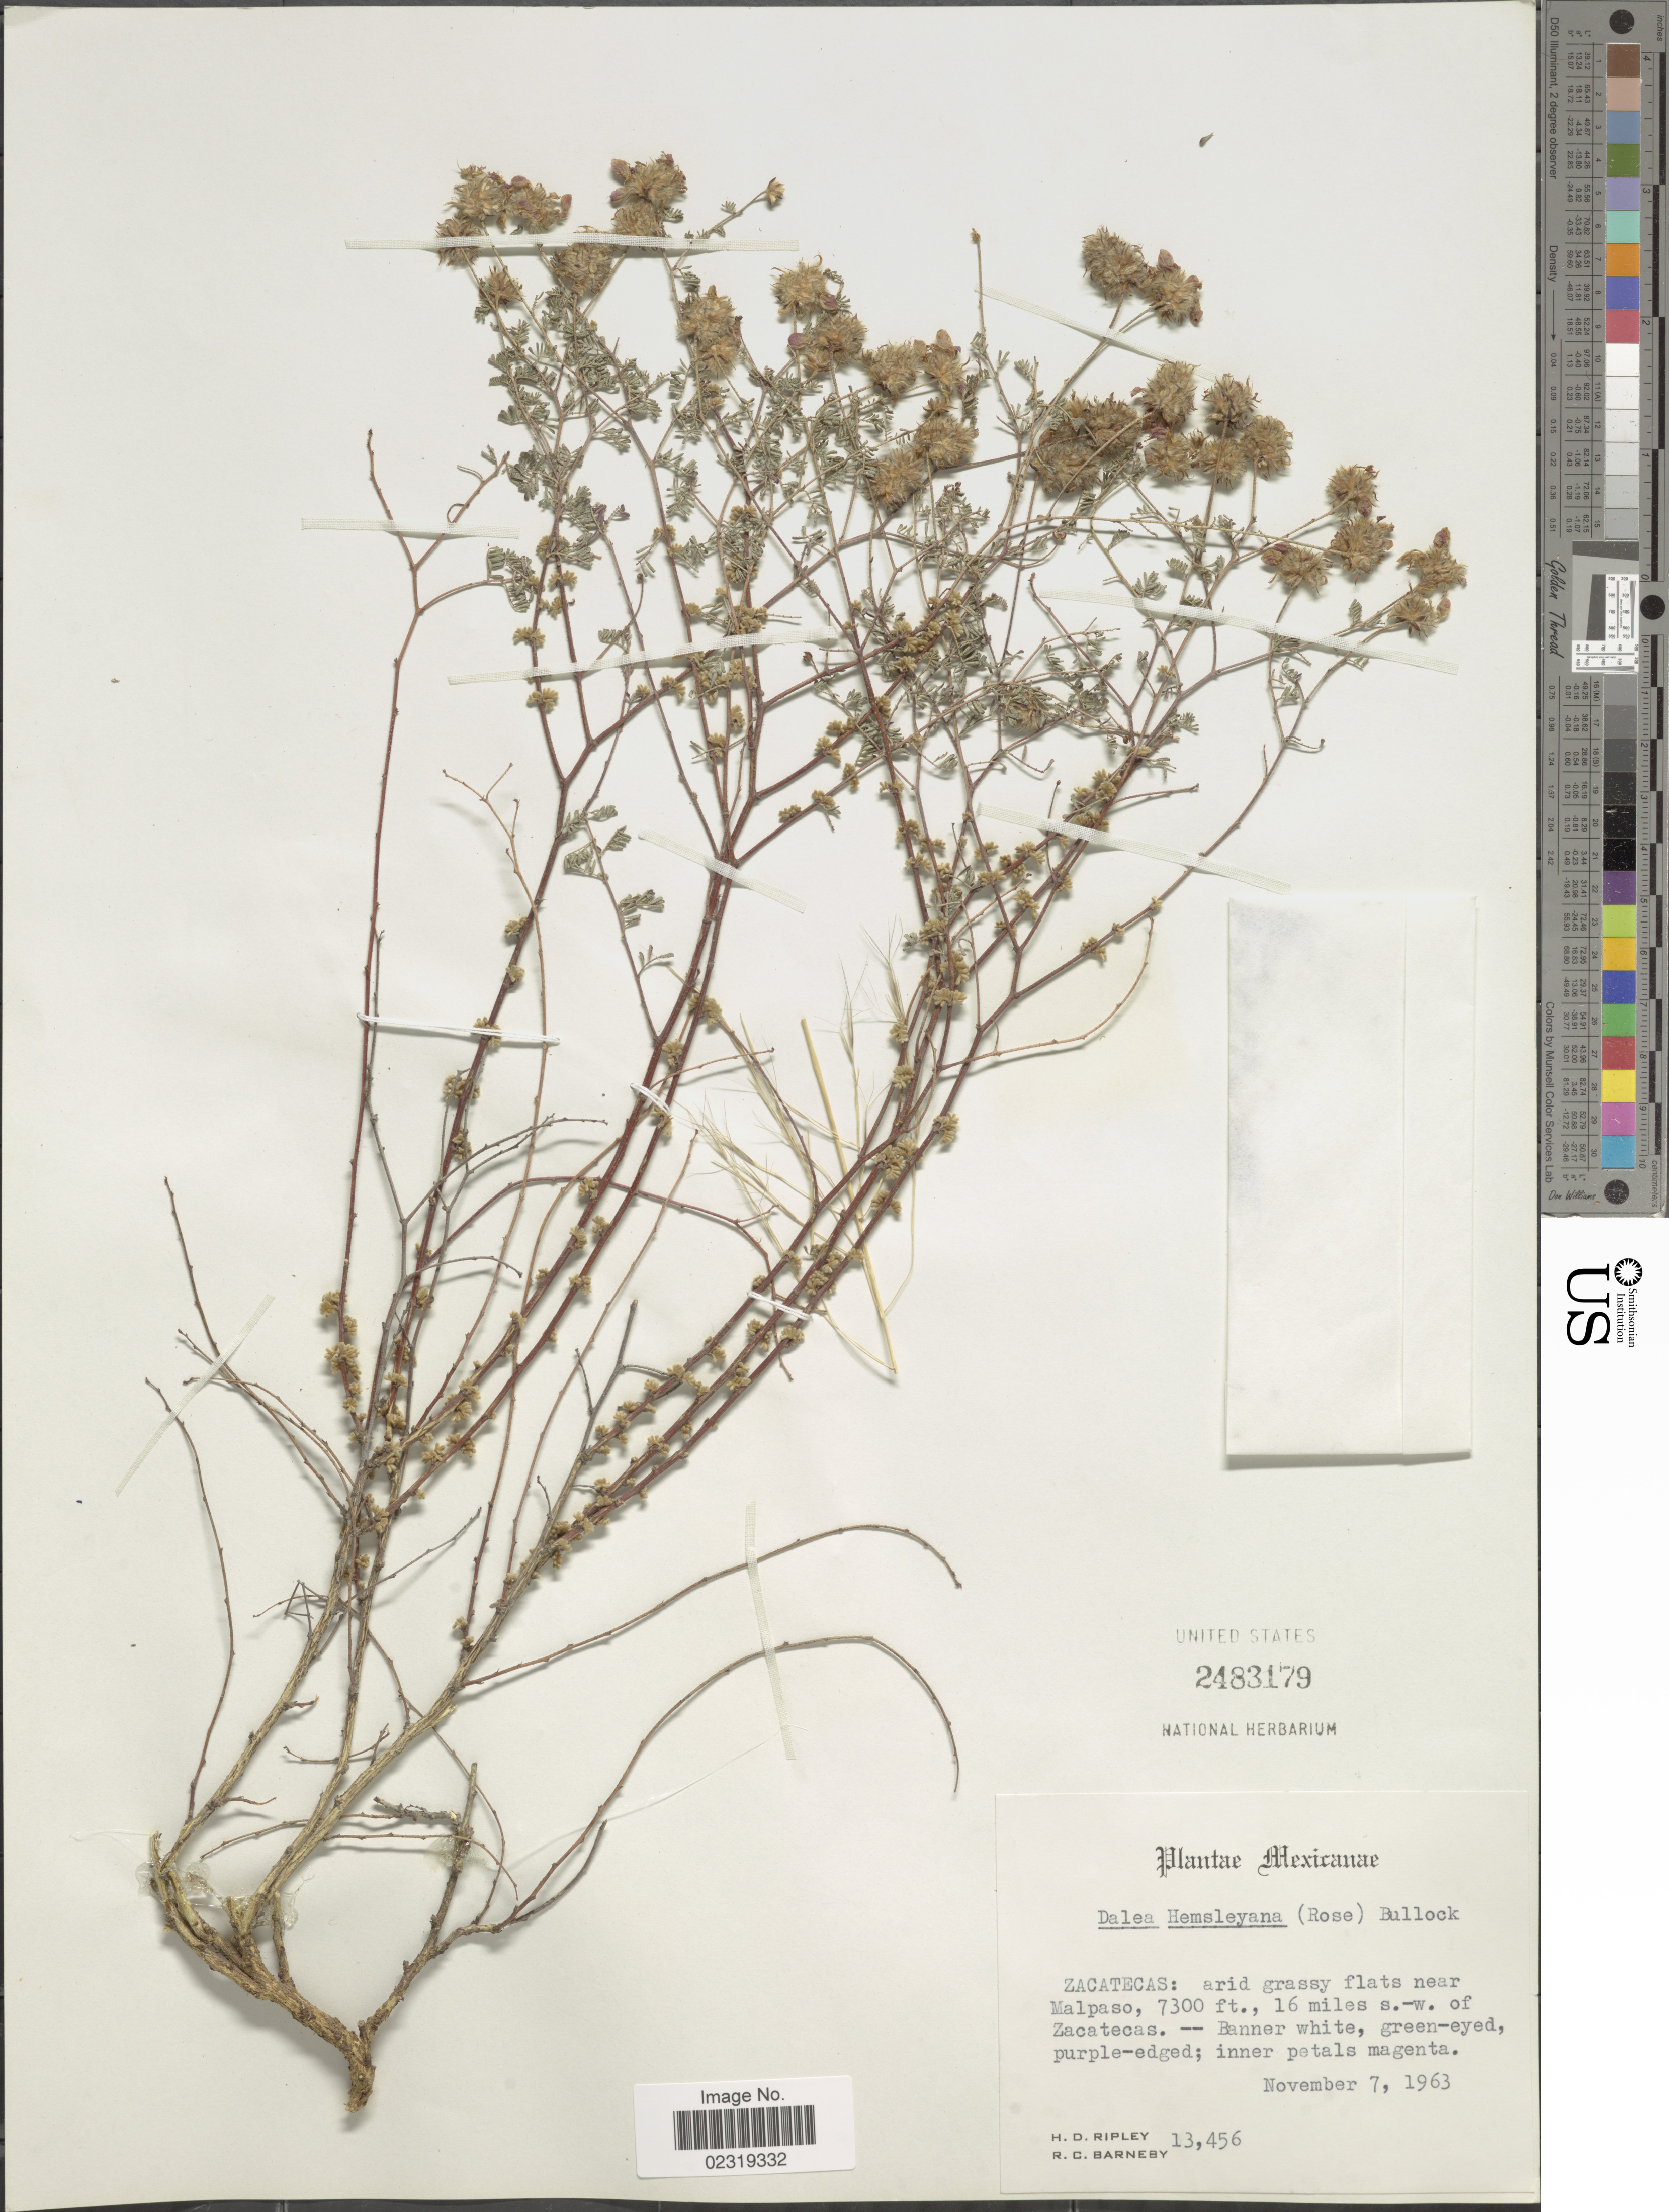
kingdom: Plantae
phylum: Tracheophyta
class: Magnoliopsida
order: Fabales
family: Fabaceae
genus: Dalea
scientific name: Dalea hemsleyana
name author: (M. Rose) Bullock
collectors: H. Ripley & R. C. Barneby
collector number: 13456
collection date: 1963-11-07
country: Mexico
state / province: Zacatecas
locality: Arid grassy flats near Malpaso, 16 miles s.-w. of Zacatecas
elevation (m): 2225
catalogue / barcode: US 2483179